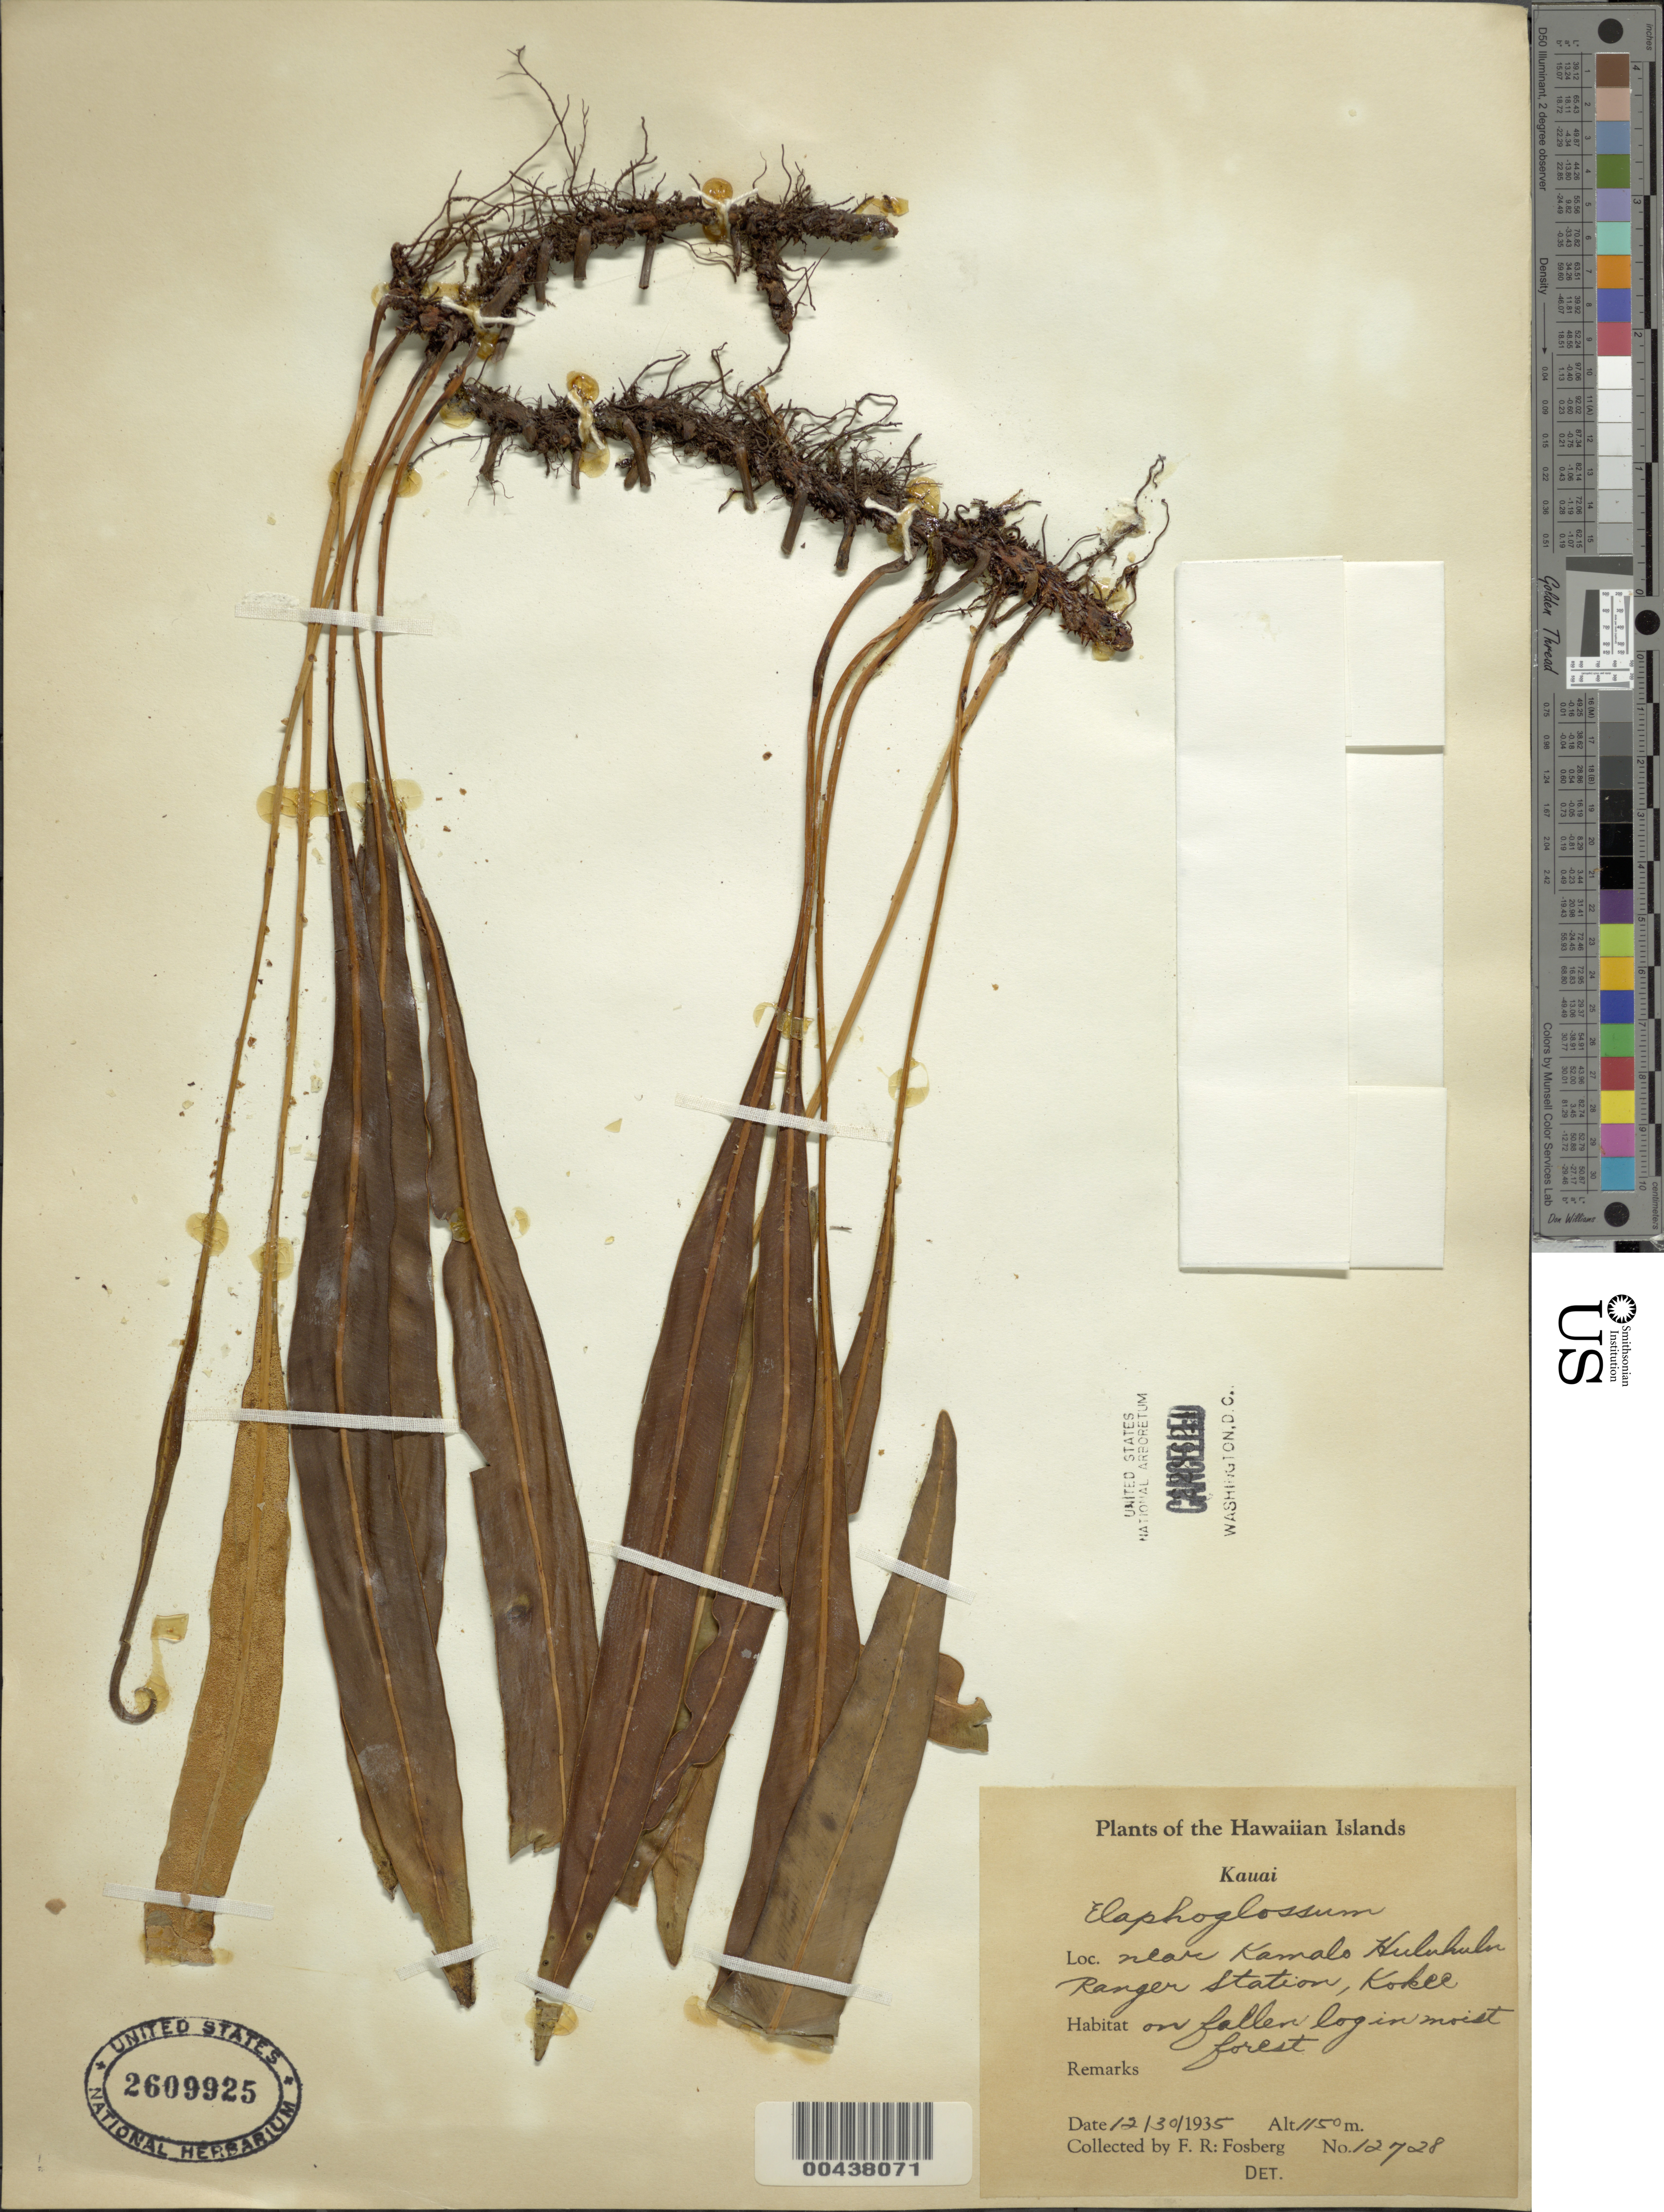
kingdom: Plantae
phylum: Tracheophyta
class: Polypodiopsida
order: Polypodiales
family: Dryopteridaceae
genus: Elaphoglossum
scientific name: Elaphoglossum wawrae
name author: (Luerss.) C. Chr.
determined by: Lamoureux, C. H.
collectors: F. R. Fosberg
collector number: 12728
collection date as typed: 30 Dec 1935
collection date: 1935-12-30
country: United States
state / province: Hawaii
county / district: Kauai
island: Kaua'i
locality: near Kamalo Huluhulu Ranger Station, Kokee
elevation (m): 1150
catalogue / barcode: US 2609925